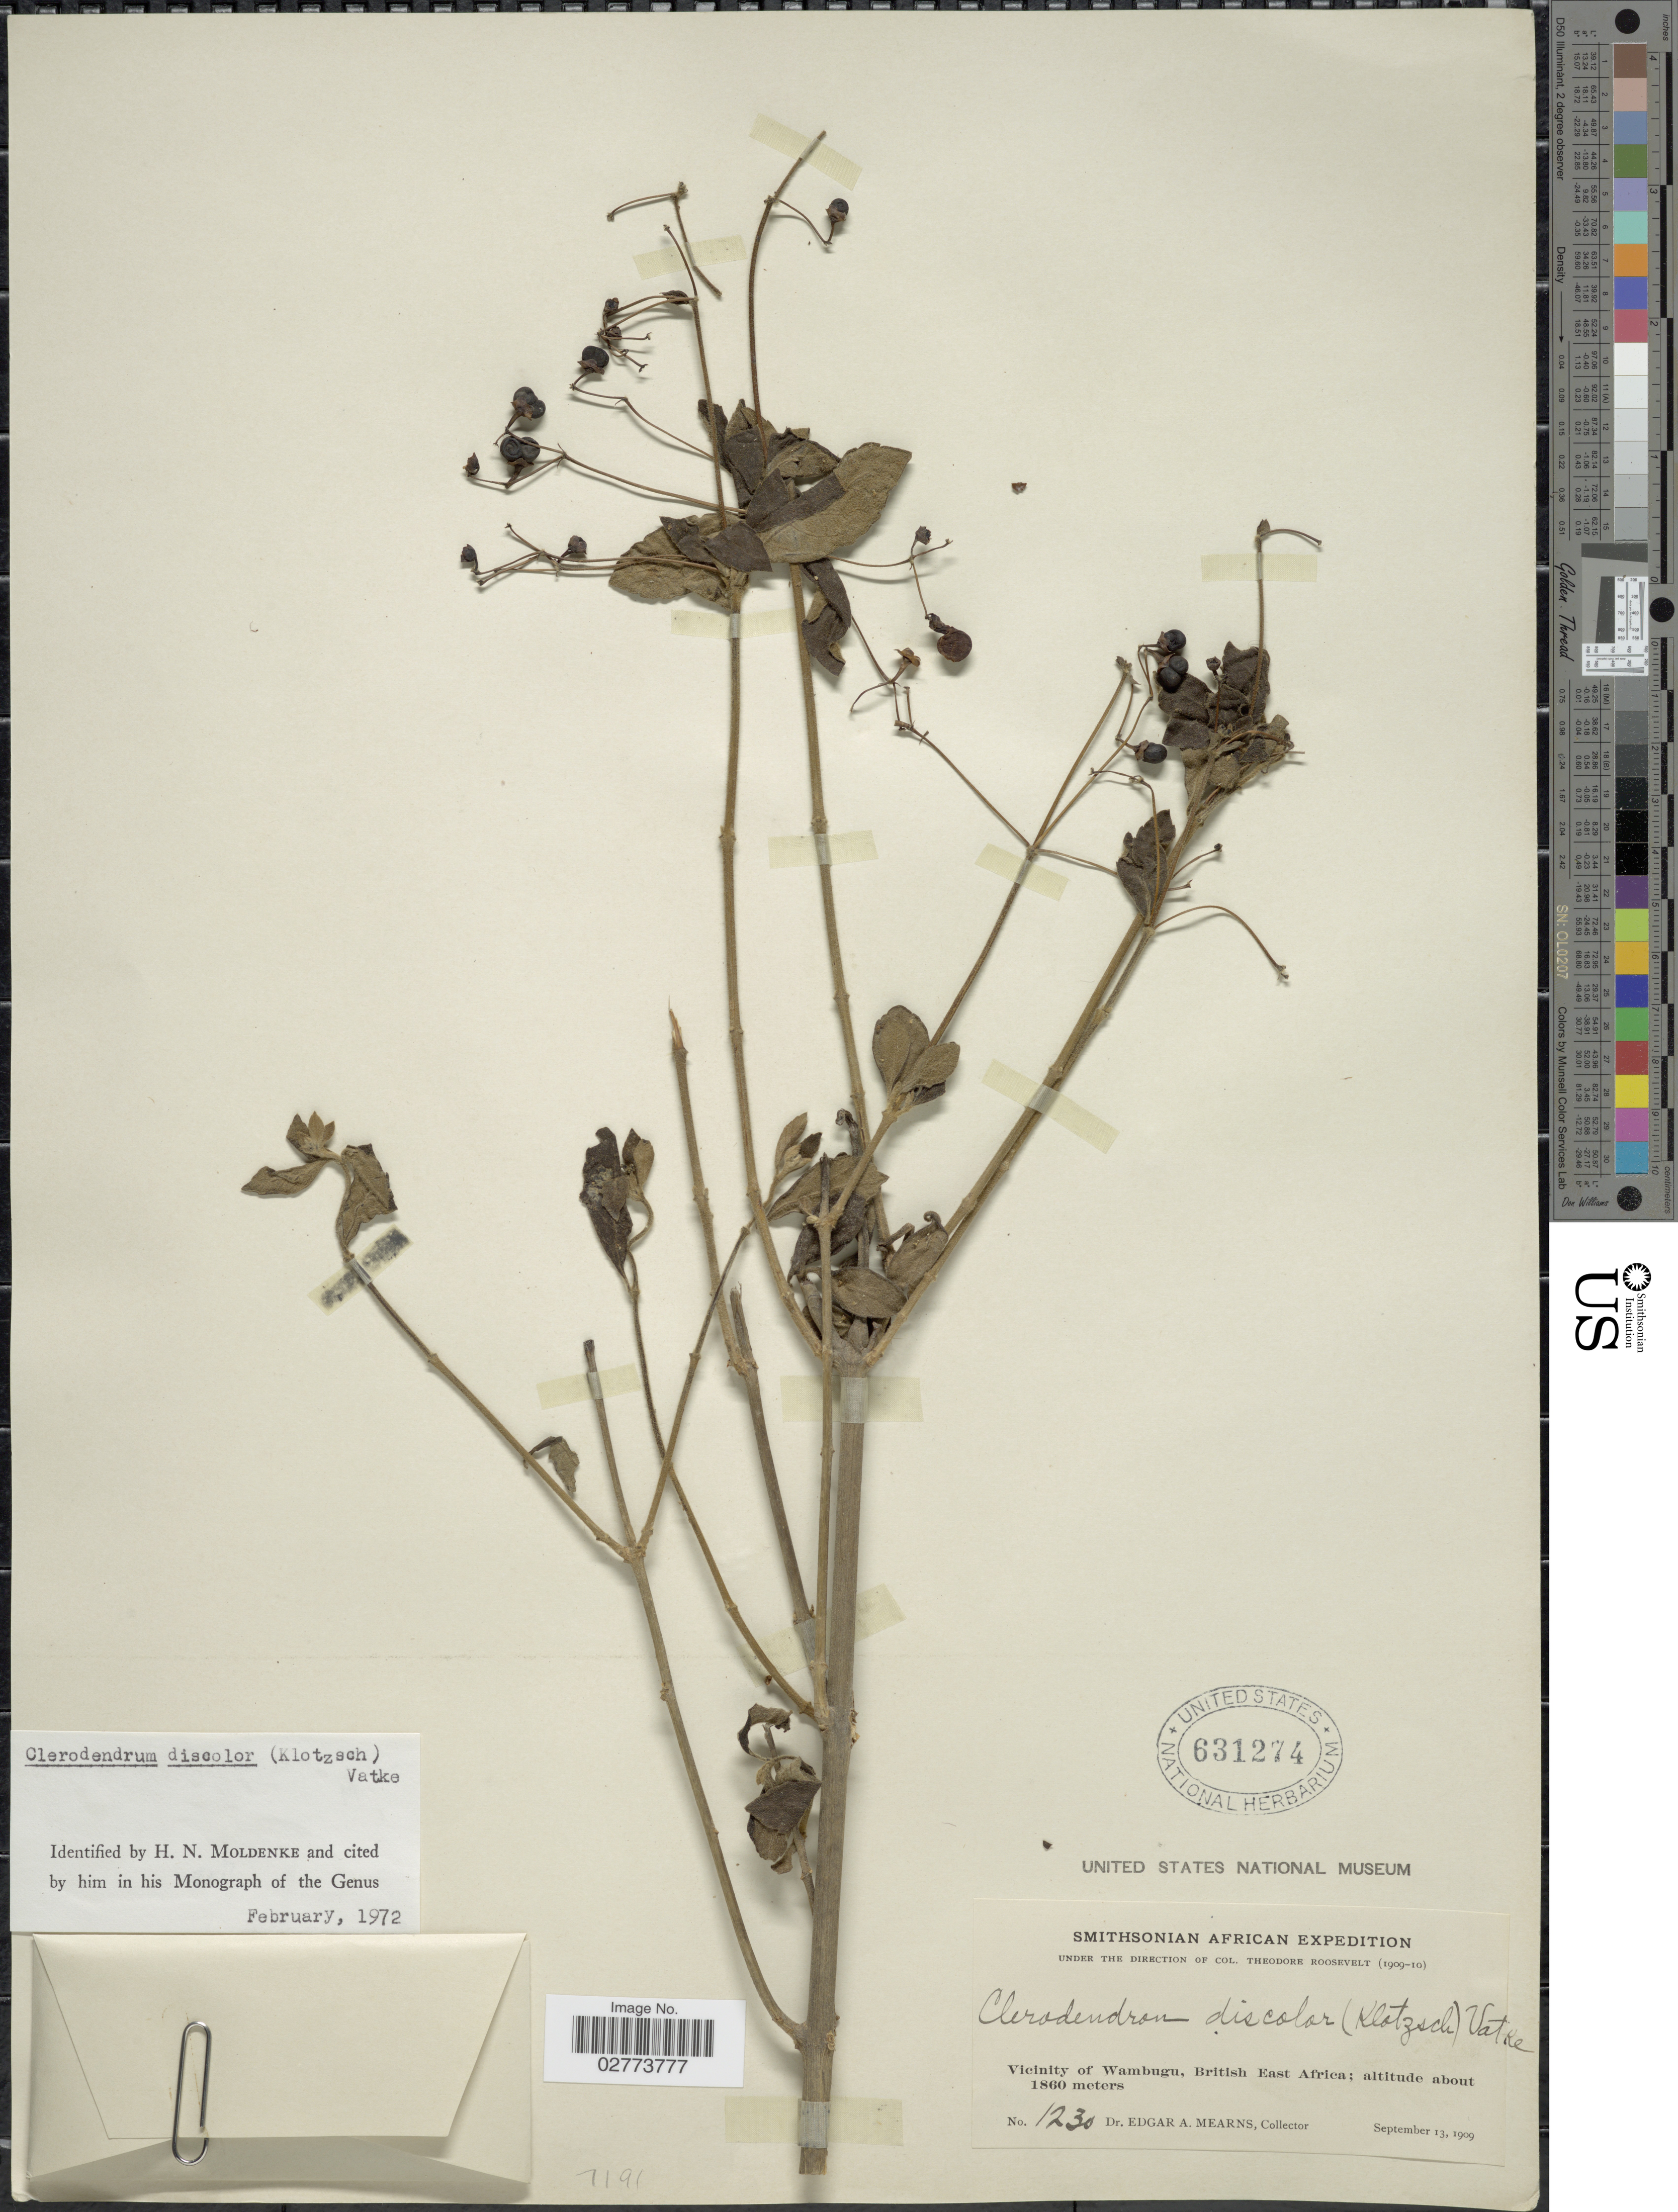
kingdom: Plantae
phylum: Tracheophyta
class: Magnoliopsida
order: Lamiales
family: Lamiaceae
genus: Clerodendrum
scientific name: Clerodendrum discolor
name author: (Klotzsch) Vatke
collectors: E. A. Mearns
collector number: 1230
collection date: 1909-09-13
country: Kenya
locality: Vicinity of Wambugu, British East Africa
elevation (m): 1860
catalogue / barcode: US 631274